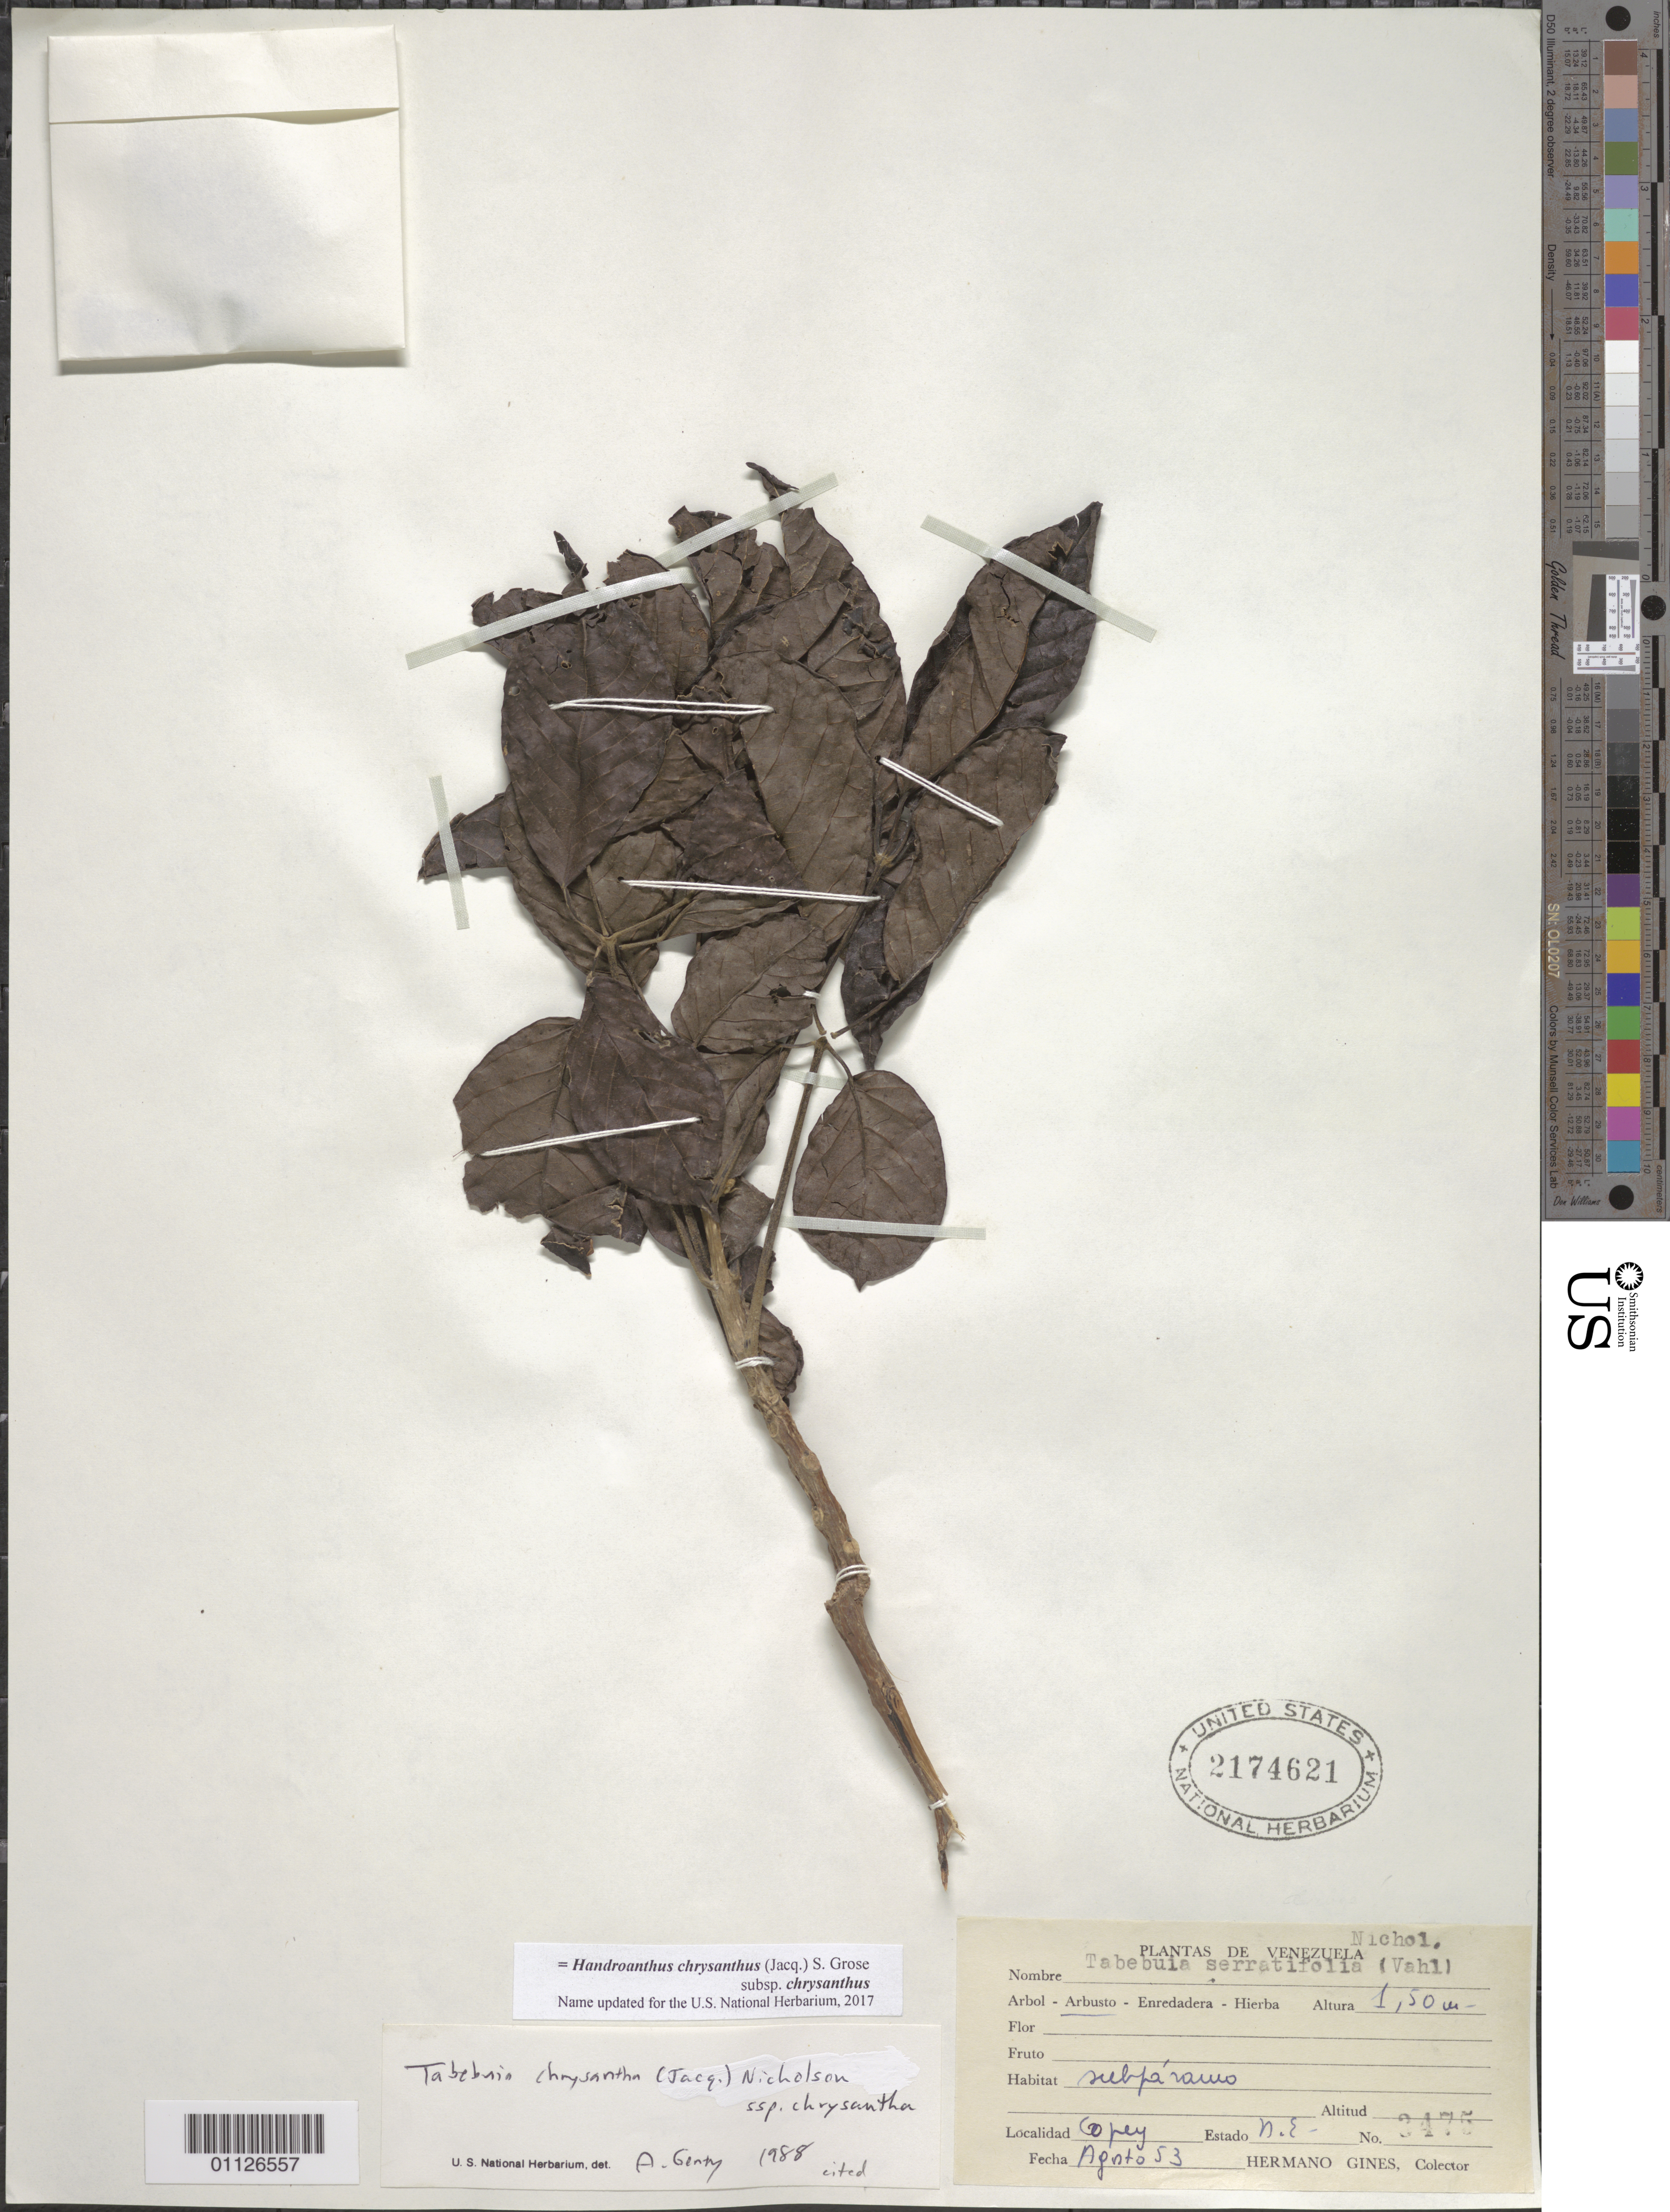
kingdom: Plantae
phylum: Tracheophyta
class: Magnoliopsida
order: Lamiales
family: Bignoniaceae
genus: Handroanthus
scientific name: Handroanthus chrysanthus subsp. chrysanthus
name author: (Jacq.) S.O. Grose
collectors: Bro. Gines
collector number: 3475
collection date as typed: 01 Aug 1953 to 31 Aug 1953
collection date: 1953-08-01/1953-08-31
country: Venezuela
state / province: Nueva Esparta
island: Margarita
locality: Copey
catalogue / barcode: US 2174621